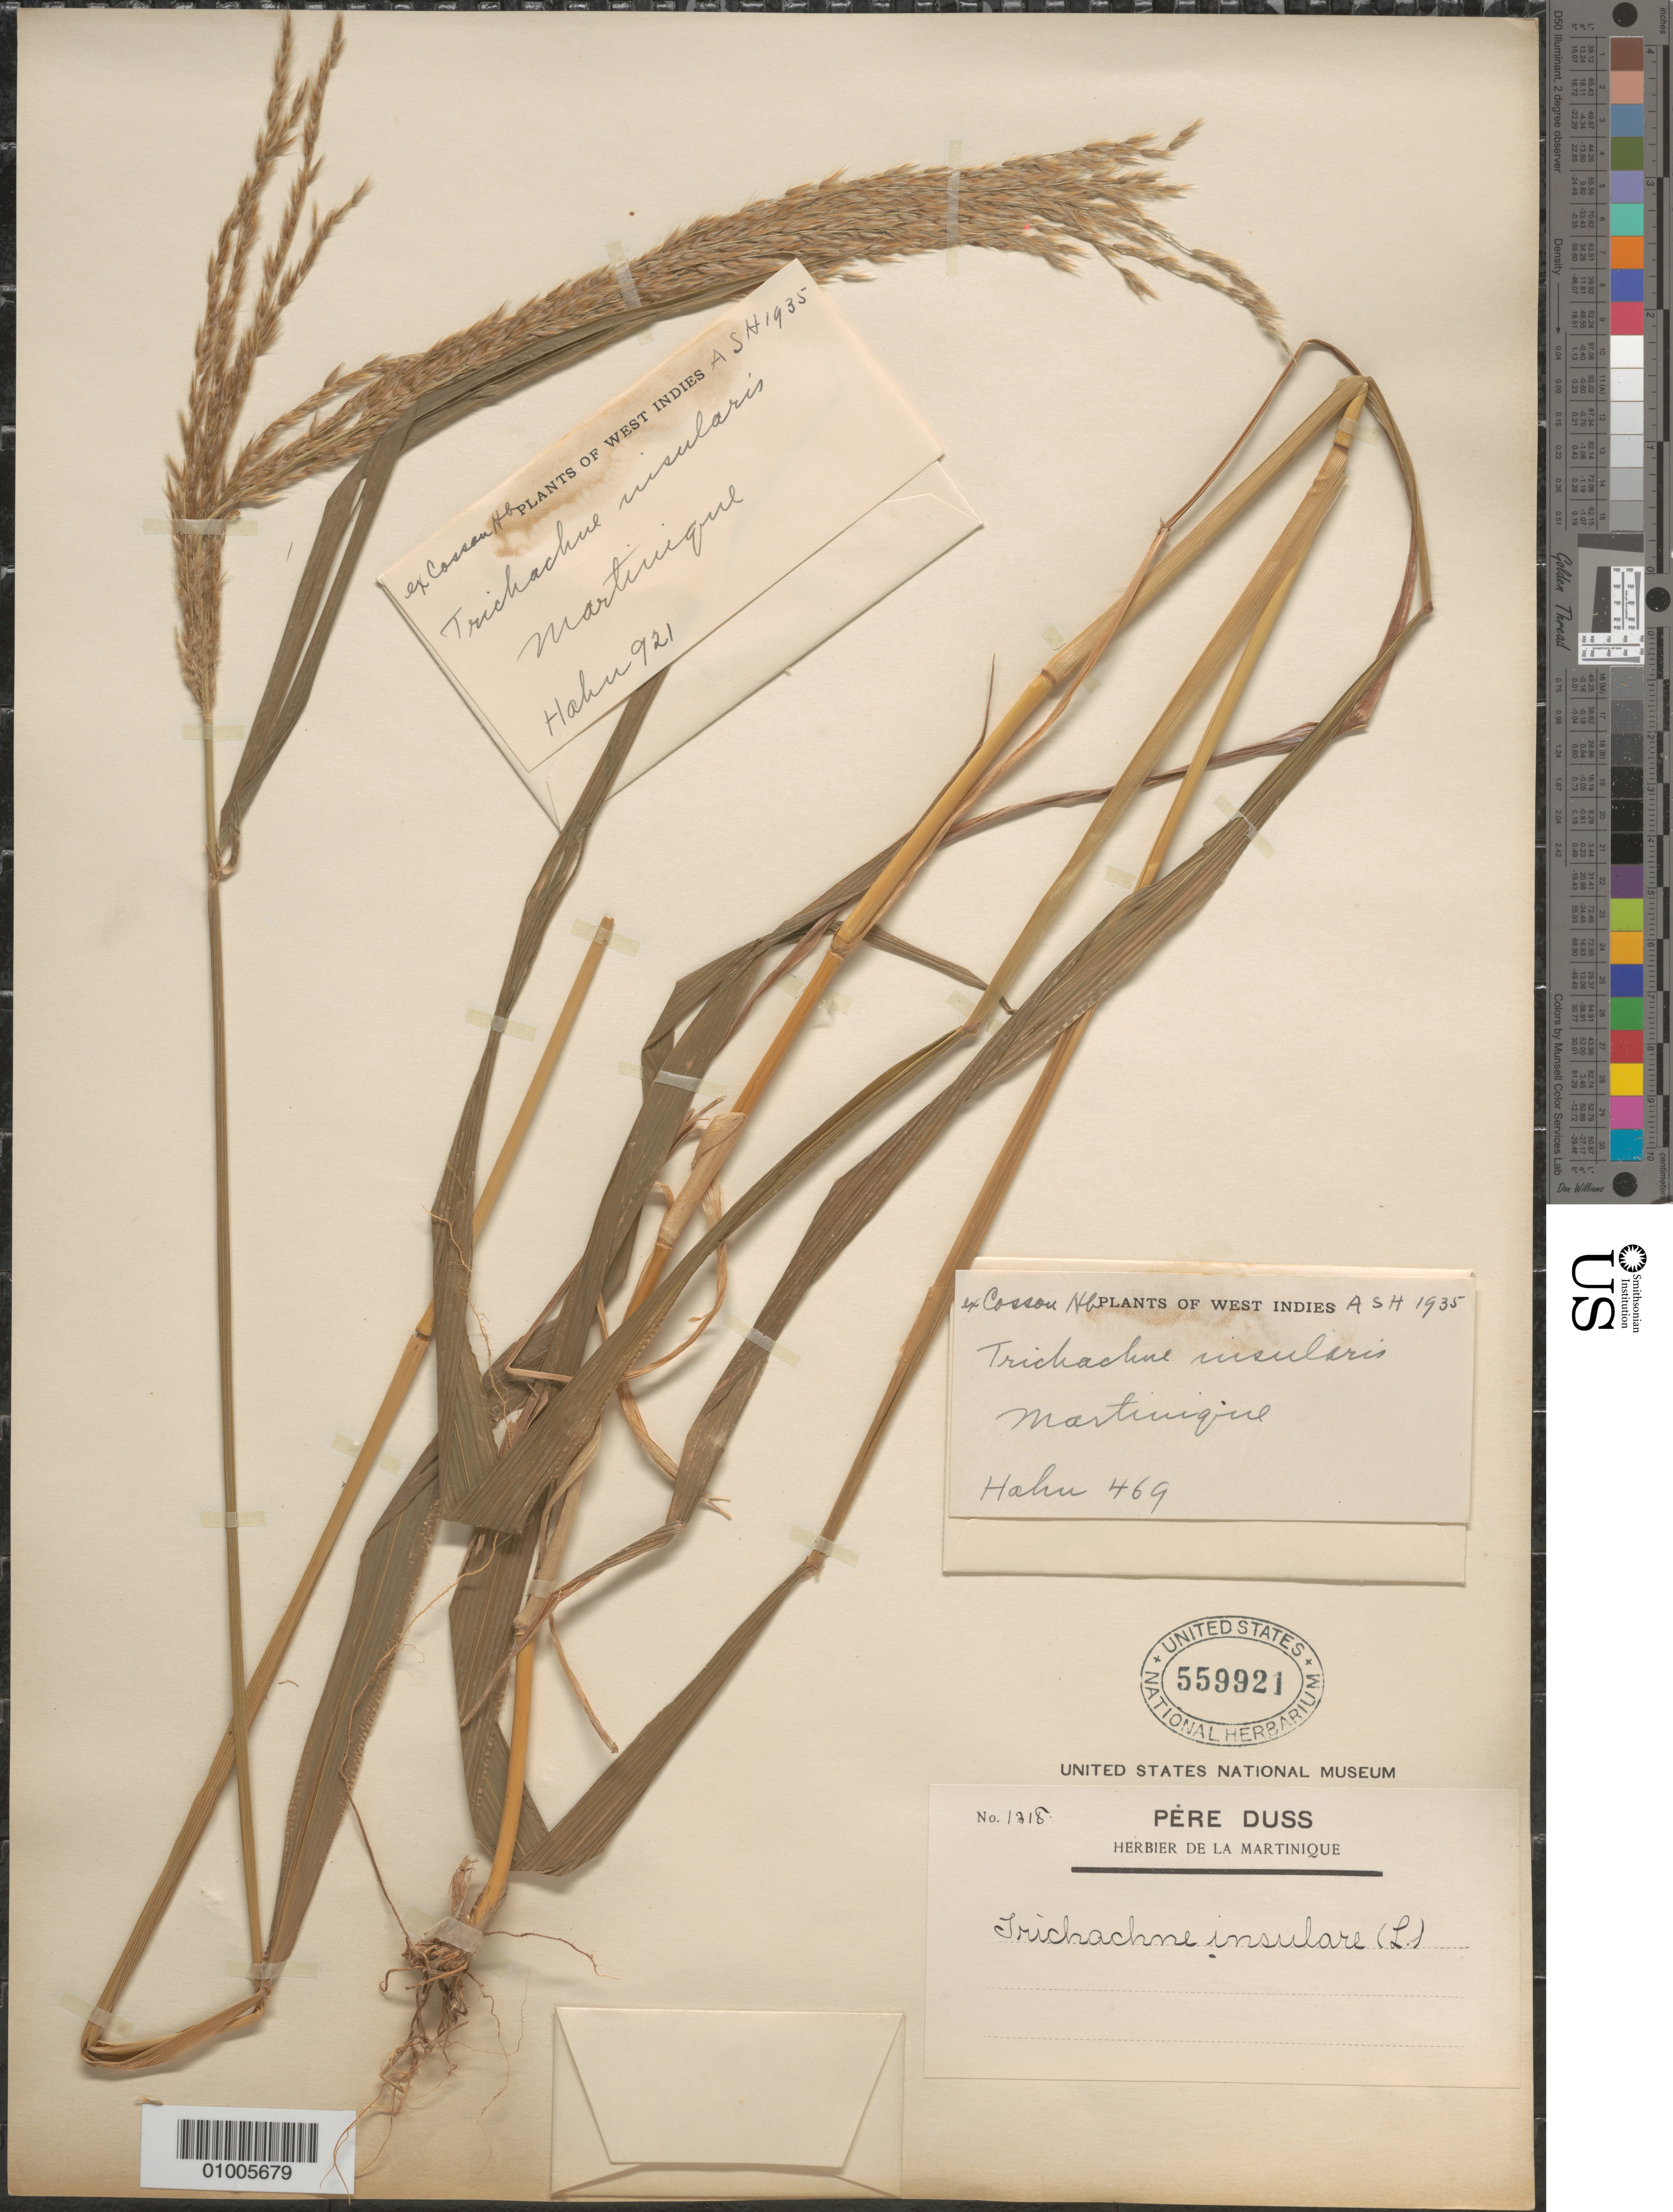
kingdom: Plantae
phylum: Tracheophyta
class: Liliopsida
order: Poales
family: Poaceae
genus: Digitaria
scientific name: Digitaria insularis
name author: (L.) Mez ex Ekman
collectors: Père Duss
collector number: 1318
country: Martinique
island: Martinique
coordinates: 0 N, 0 E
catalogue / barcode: US 559921